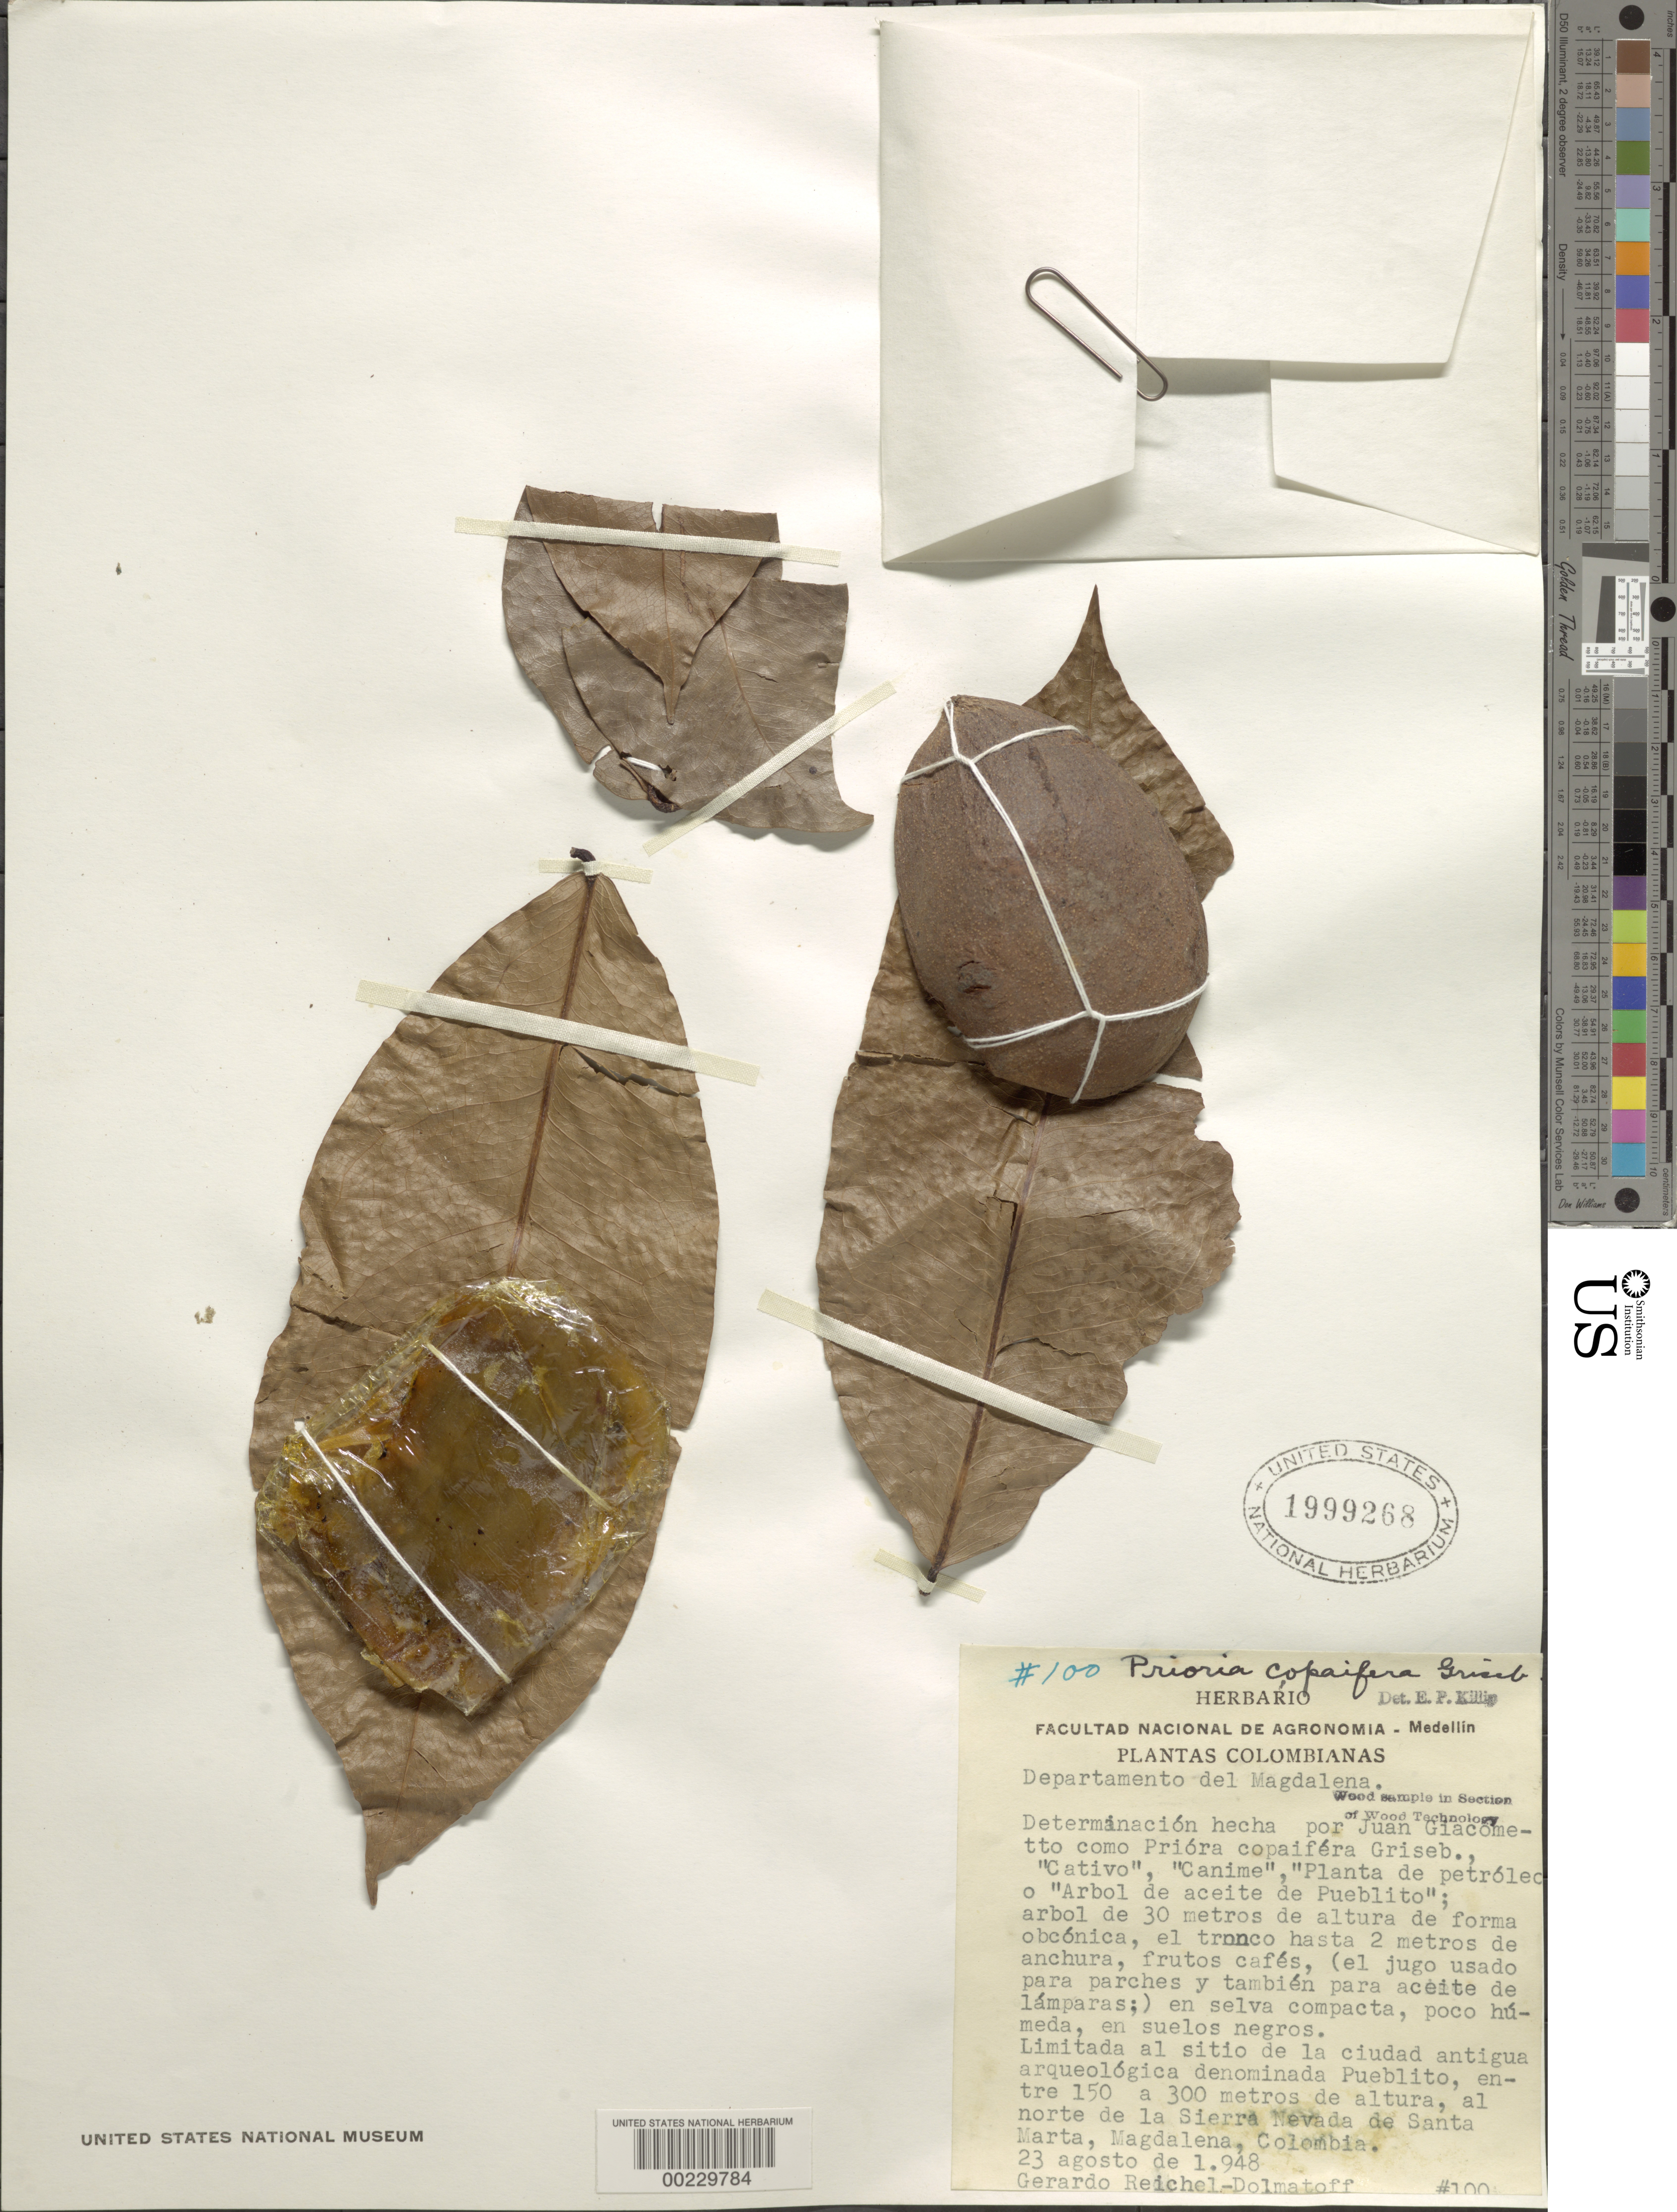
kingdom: Plantae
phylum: Tracheophyta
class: Magnoliopsida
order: Fabales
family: Fabaceae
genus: Prioria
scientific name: Prioria copaifera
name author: Griseb.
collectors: G. Reichel-dolmatoff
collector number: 100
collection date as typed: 23 Aug 1948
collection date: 1948-08-23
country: Colombia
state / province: Magdalena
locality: Site of the ancient archological city of Pueblito, N of Sierra Nevada de Santa Marta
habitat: Rain forest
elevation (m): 150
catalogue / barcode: US 1999268